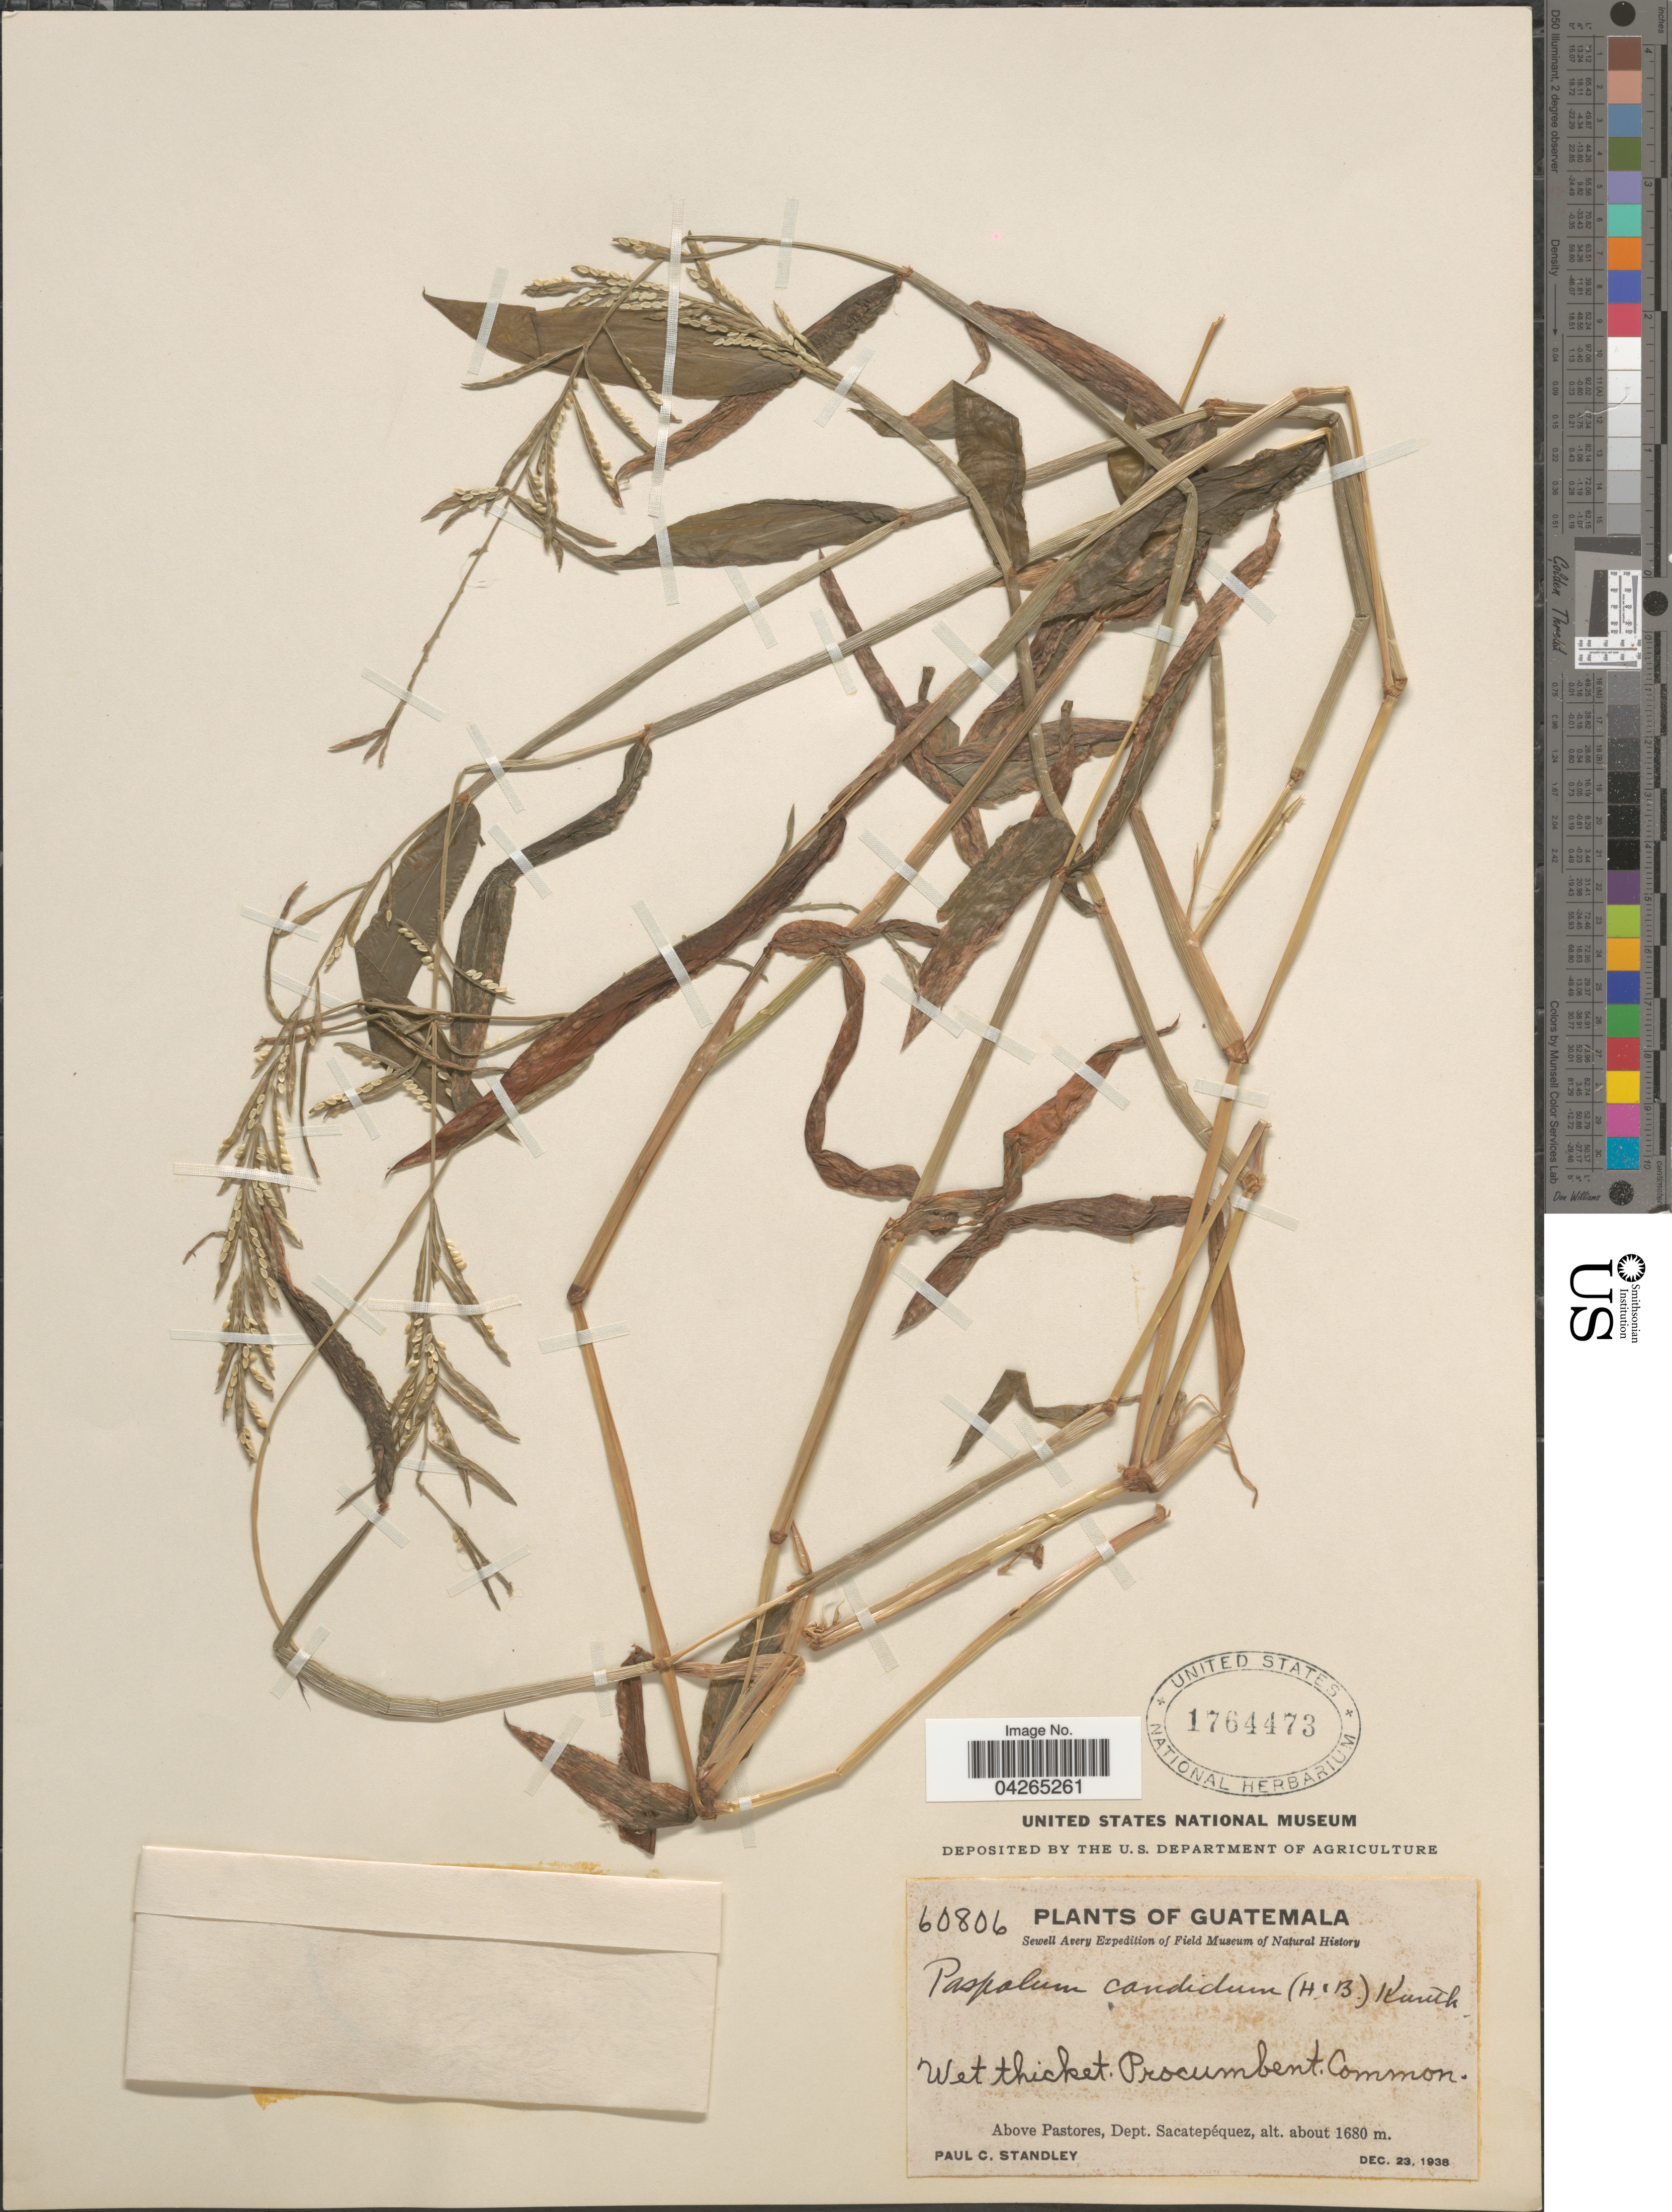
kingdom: Plantae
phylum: Tracheophyta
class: Liliopsida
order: Poales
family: Poaceae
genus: Paspalum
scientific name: Paspalum candidum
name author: (Humb. & Bonpl. ex Fleugge) Kunth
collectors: P. C. Standley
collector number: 60806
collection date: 1938-12-23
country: Guatemala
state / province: Sacatepequez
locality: Sewell Avery Expedition. Above Pastores, Dept. Sacatepéquez.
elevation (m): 1680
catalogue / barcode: US 1764473